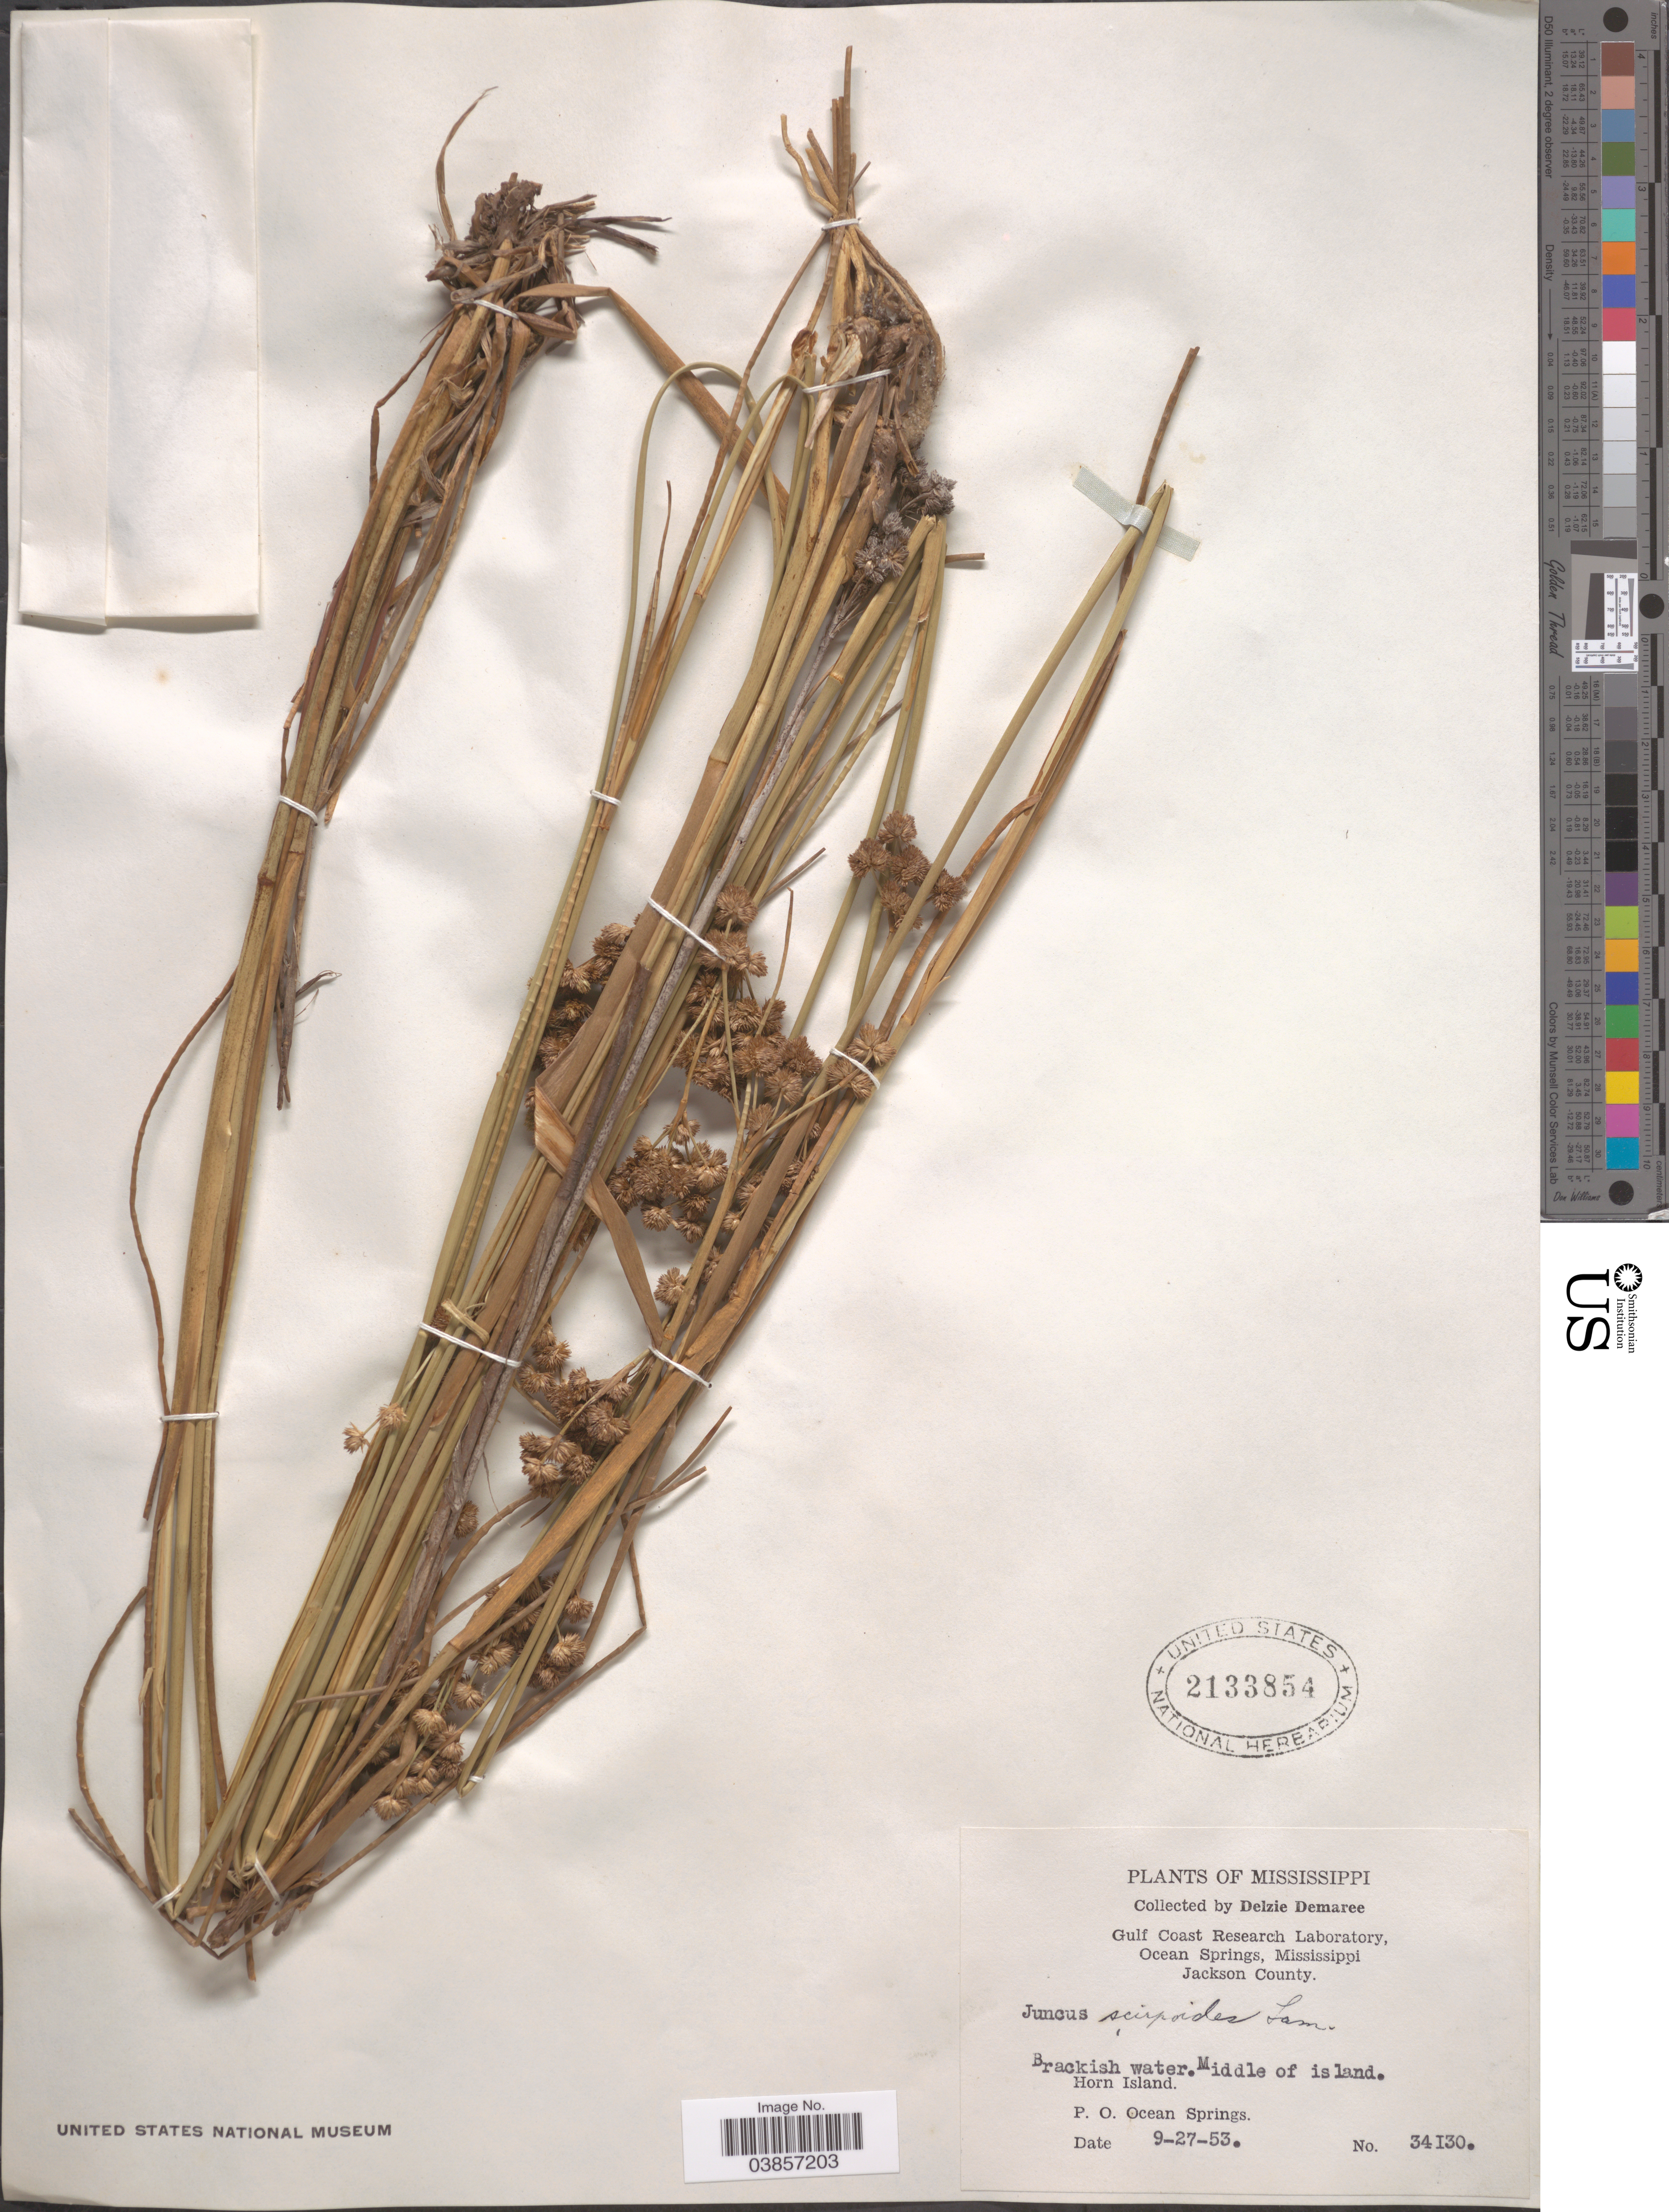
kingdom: Plantae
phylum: Tracheophyta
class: Liliopsida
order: Poales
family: Juncaceae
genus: Juncus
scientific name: Juncus scirpoides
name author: Lam.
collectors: D. Demaree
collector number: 34130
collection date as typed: Transcribed d/m/y: 27/9/53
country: United States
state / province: Mississippi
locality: Gulf Coast Research Laboratory, Ocean Springs, Jackson County. Middle of island. Horn Island. P. O. Ocean Springs.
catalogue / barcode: US 2133854